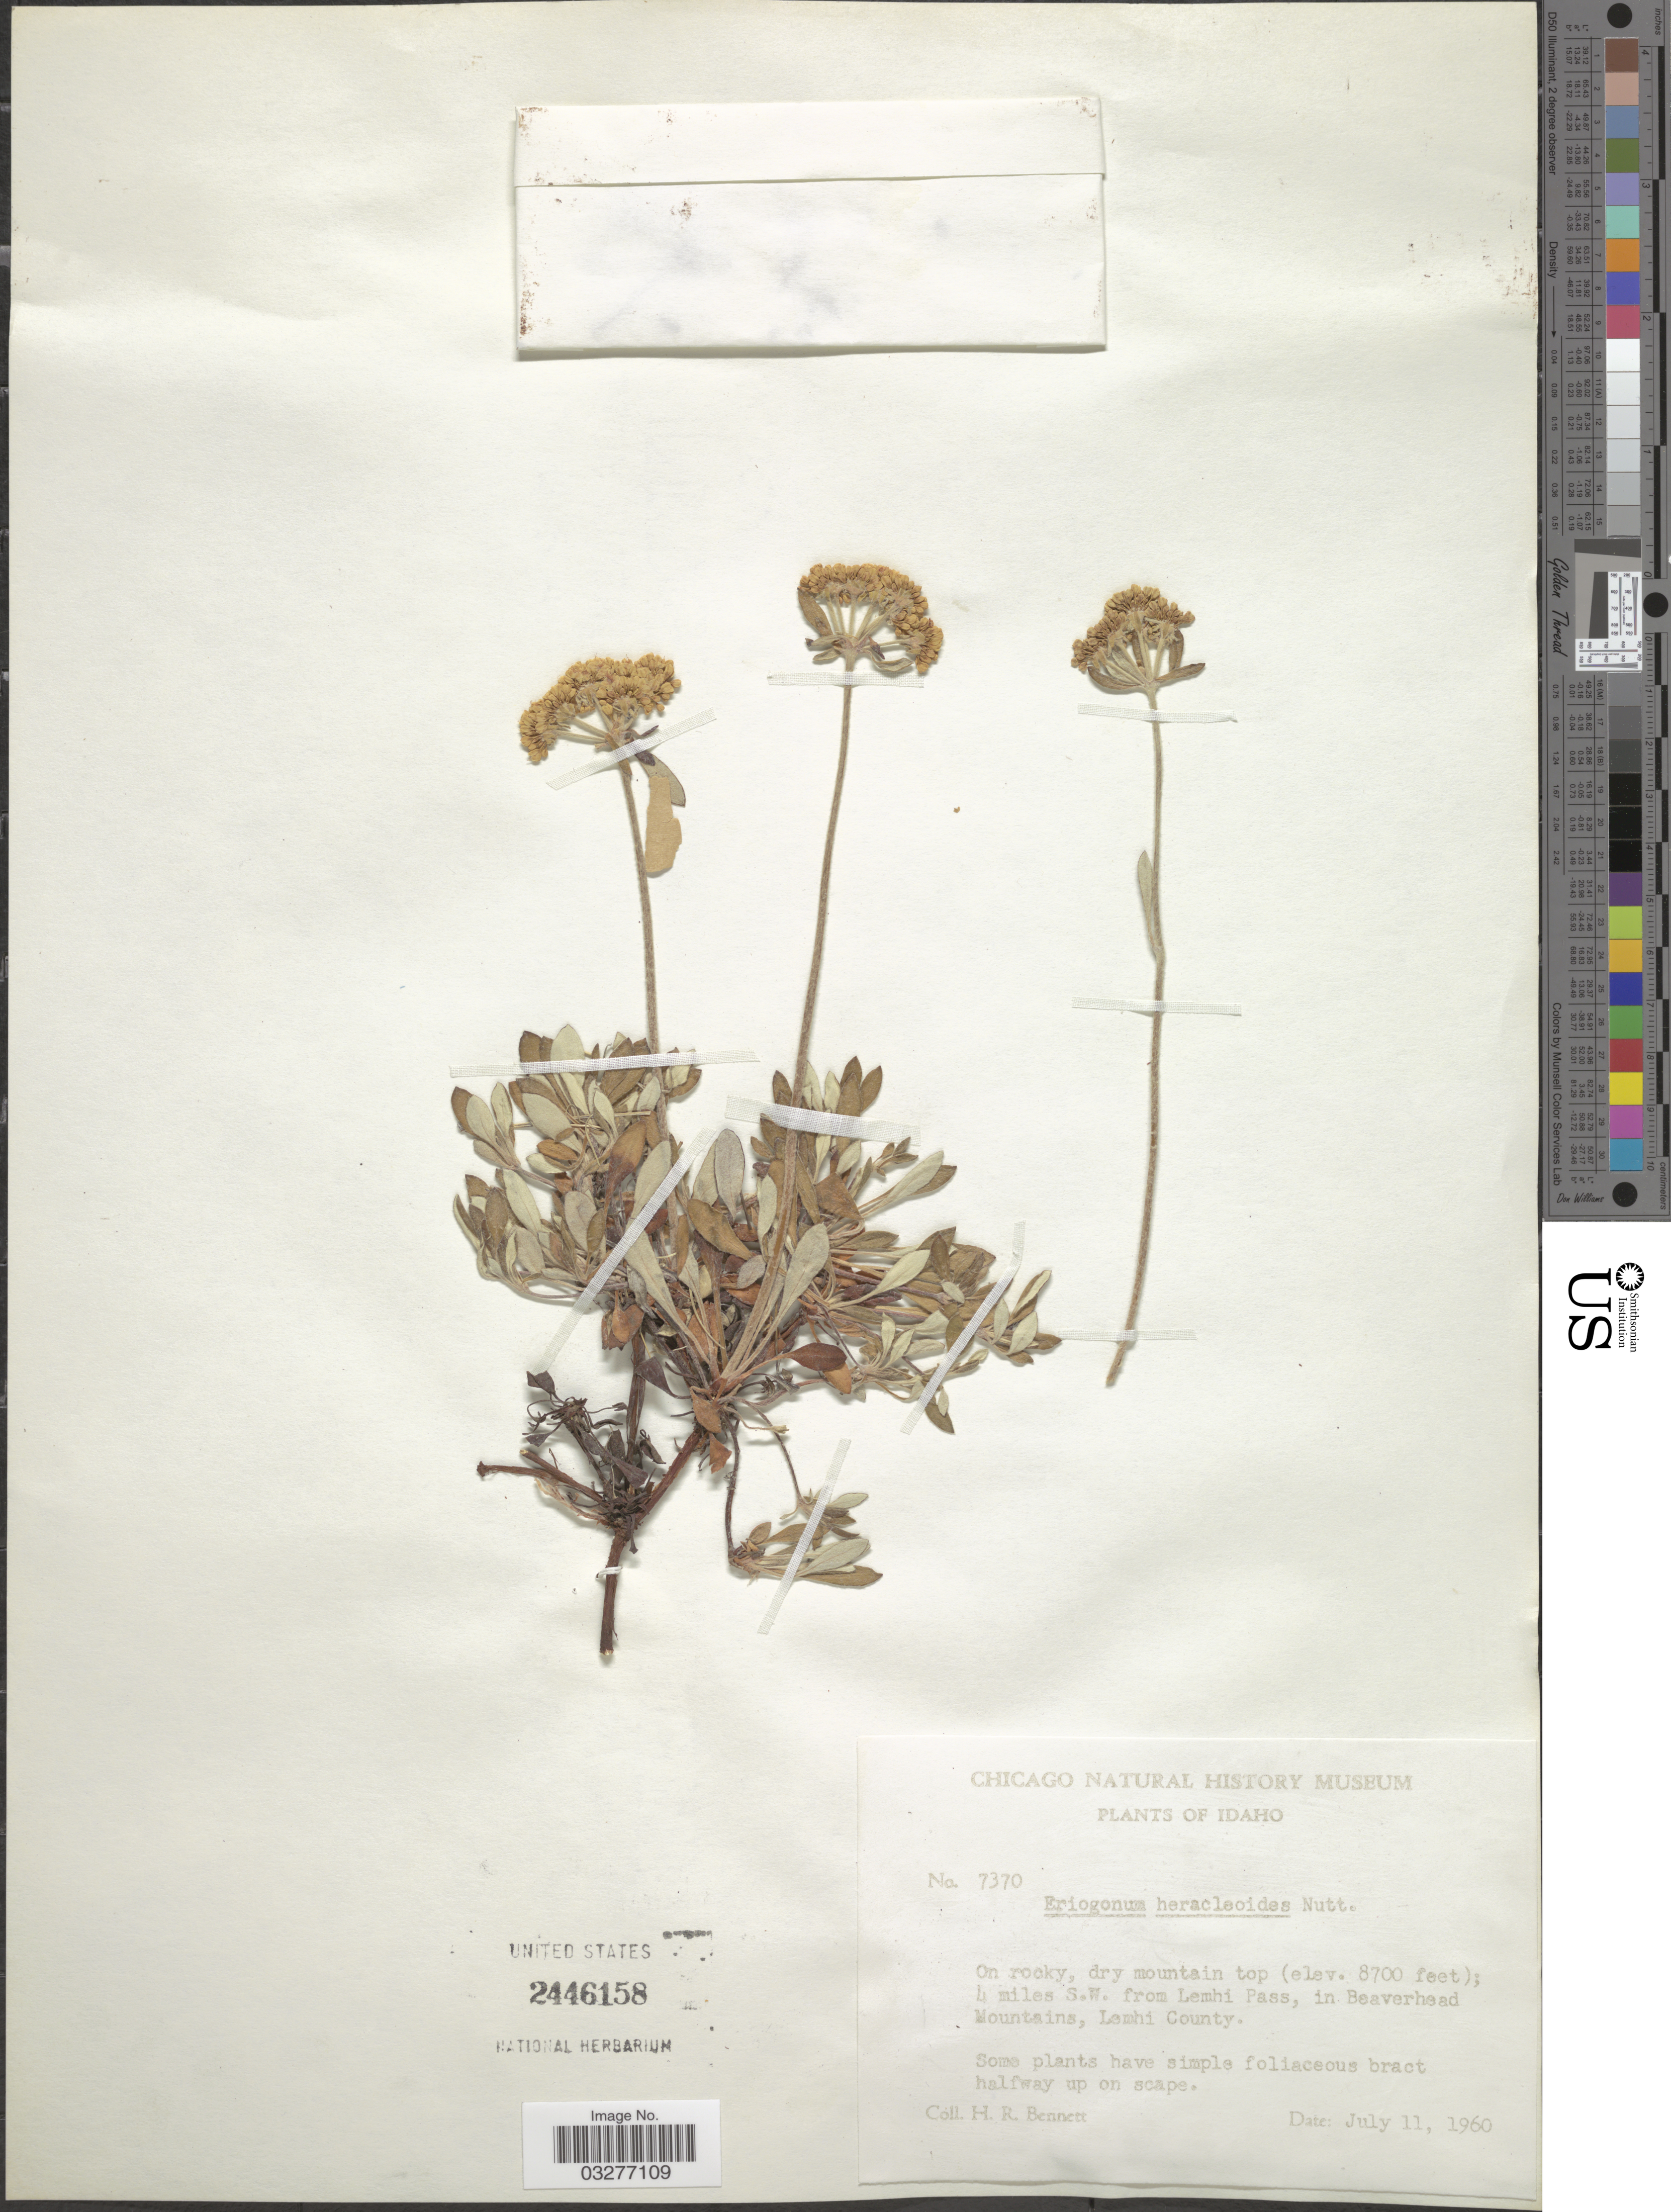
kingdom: Plantae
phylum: Tracheophyta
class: Magnoliopsida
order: Caryophyllales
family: Polygonaceae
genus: Eriogonum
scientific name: Eriogonum heracleoides var. heracleoides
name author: Nutt.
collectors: H. R. Bennett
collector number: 7370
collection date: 1960-07-11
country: United States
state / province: Idaho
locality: On rocky, dry mountain top; 4 miles S.W. from Lemhi Pass, in Beavershead Mountains, Lemhi County.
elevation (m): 2652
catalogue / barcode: US 2446158